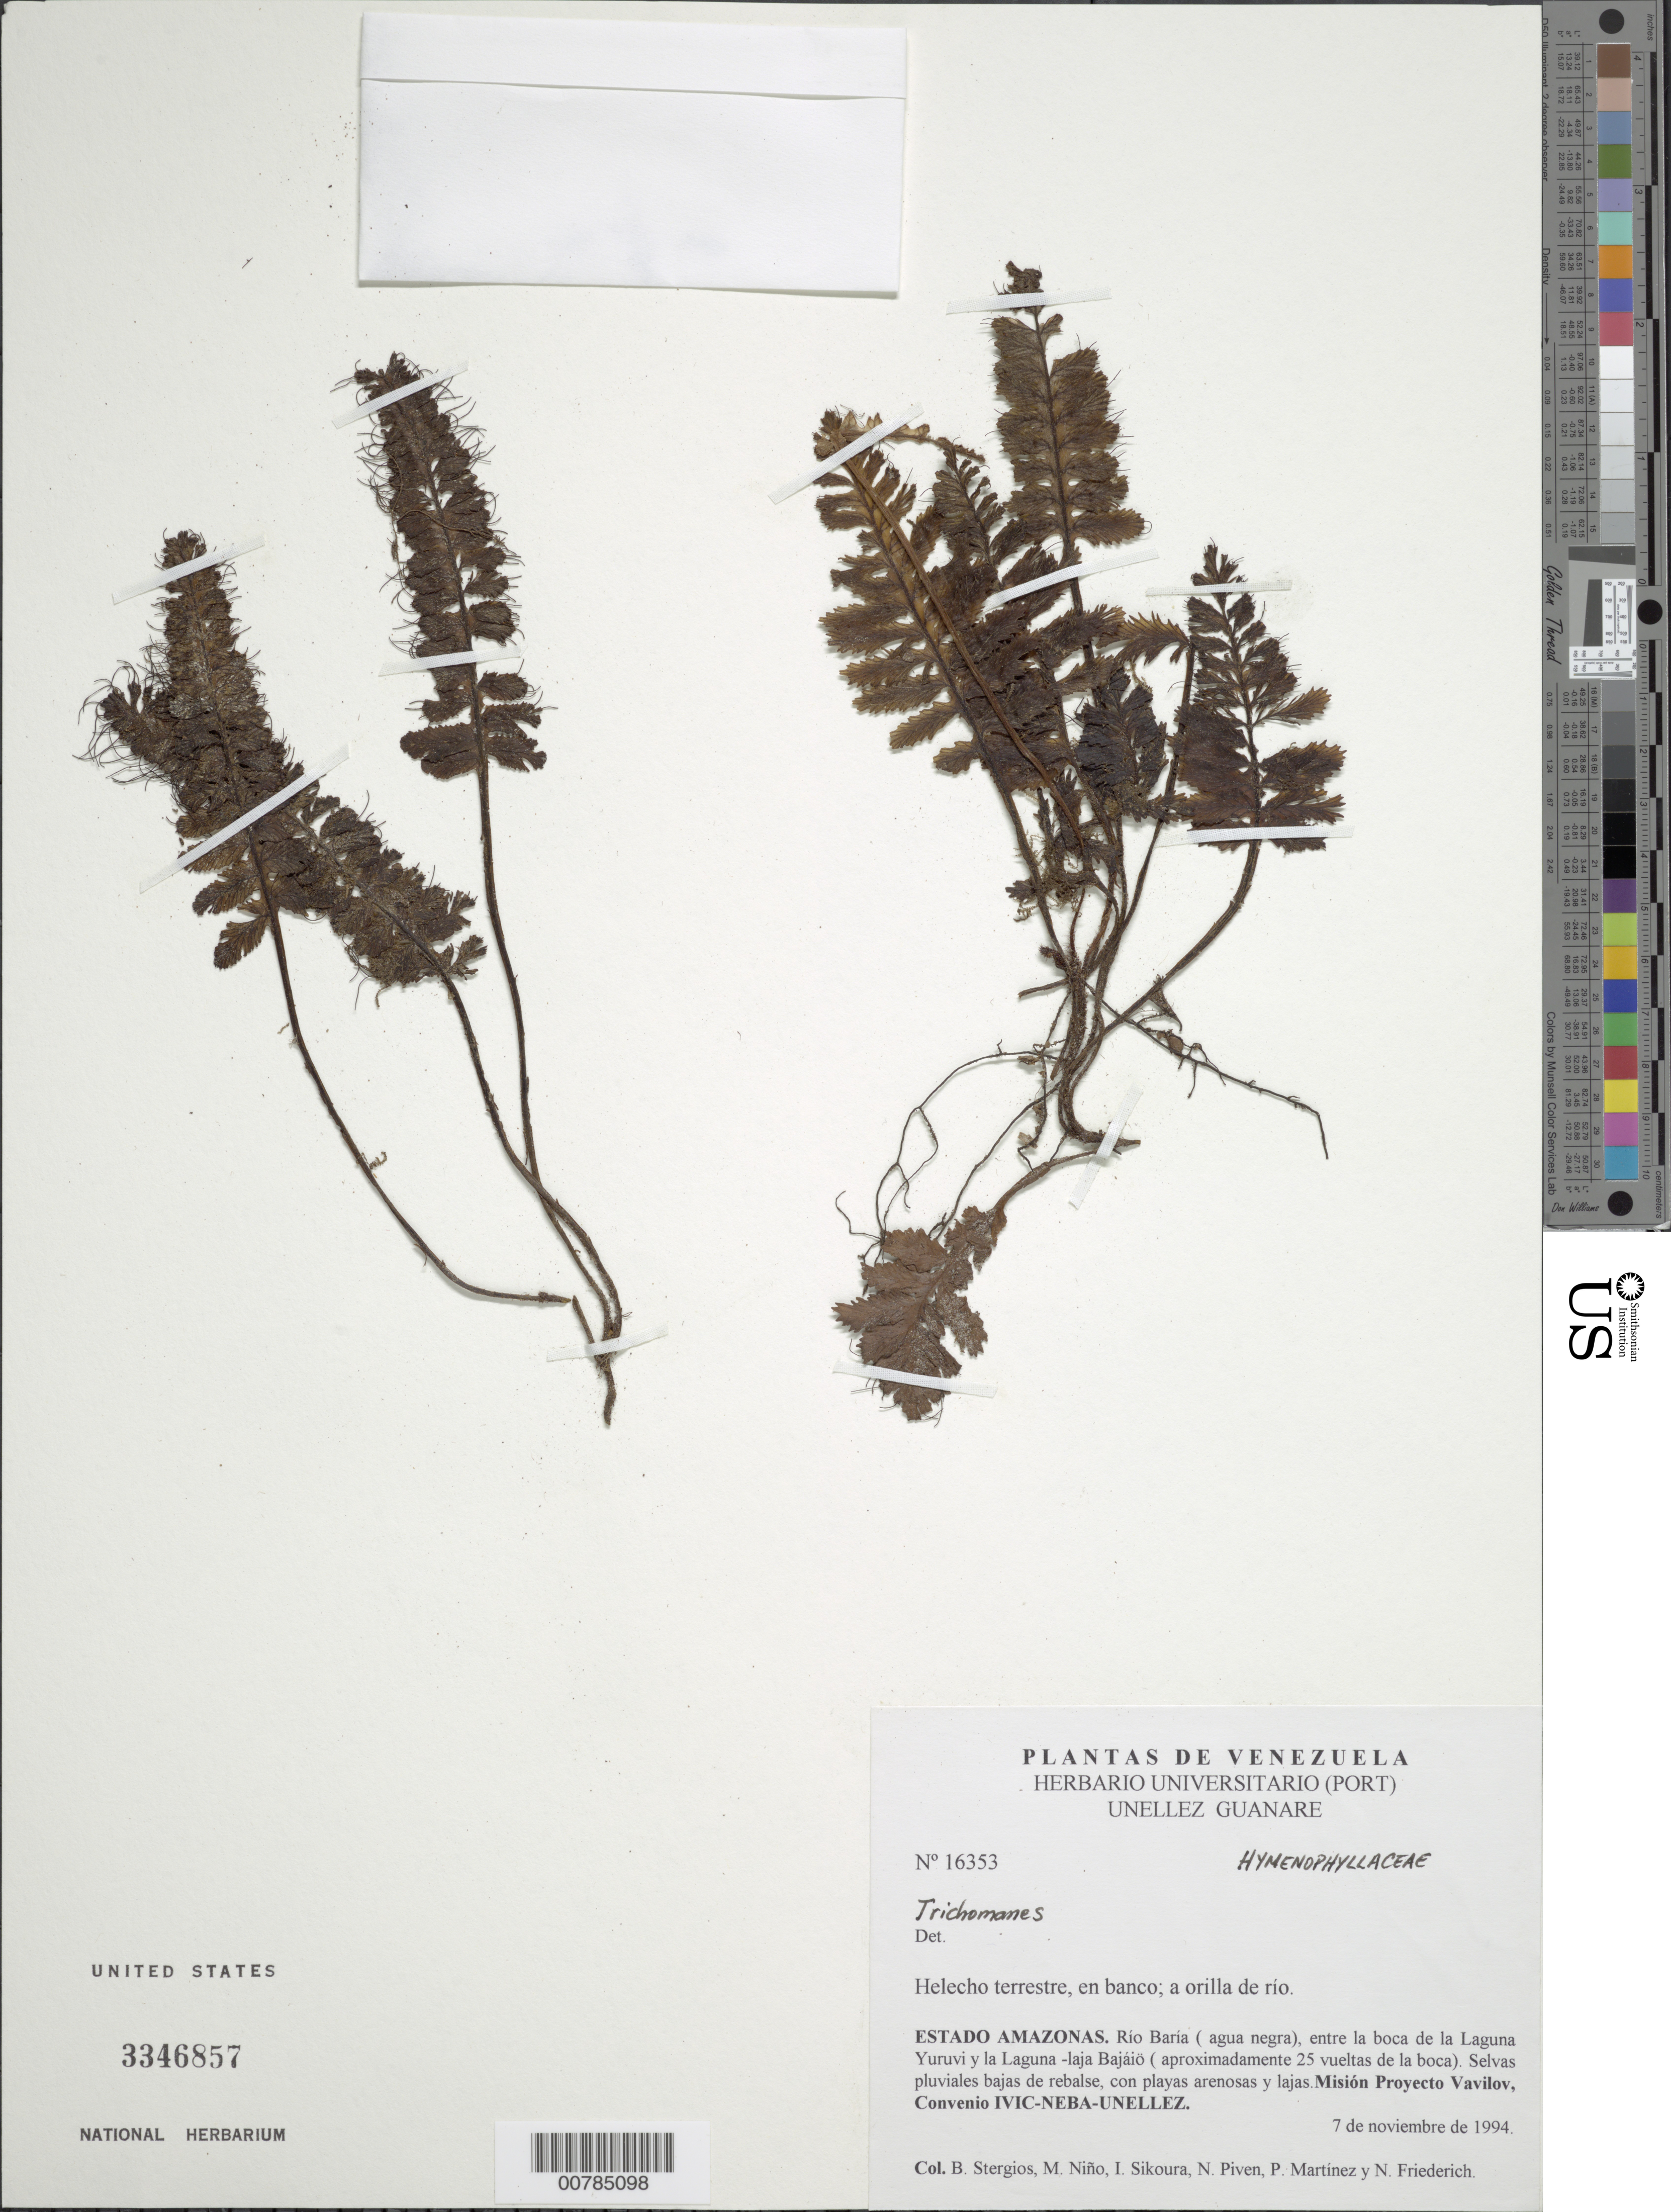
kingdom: Plantae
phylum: Tracheophyta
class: Polypodiopsida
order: Hymenophyllales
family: Hymenophyllaceae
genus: Trichomanes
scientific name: Trichomanes humboldtii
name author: (Bosch) Lellinger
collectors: B. G. Stergios, S. M. Niño, I. Sikoura, N. Piven, P. Martinez & N. Friederich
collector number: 16353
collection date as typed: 7-Nov-94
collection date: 1994-11-07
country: Venezuela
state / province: Amazonas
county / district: Río Negro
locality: Río Baría, entre la boca de la Laguna Yuruvi y la Laguna-laja Bajáiö (aprox. a 25 vueltas de la boca)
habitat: Selvas pluviales bajas de rebalse, con playas arenosas y lajas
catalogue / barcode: US 3346857